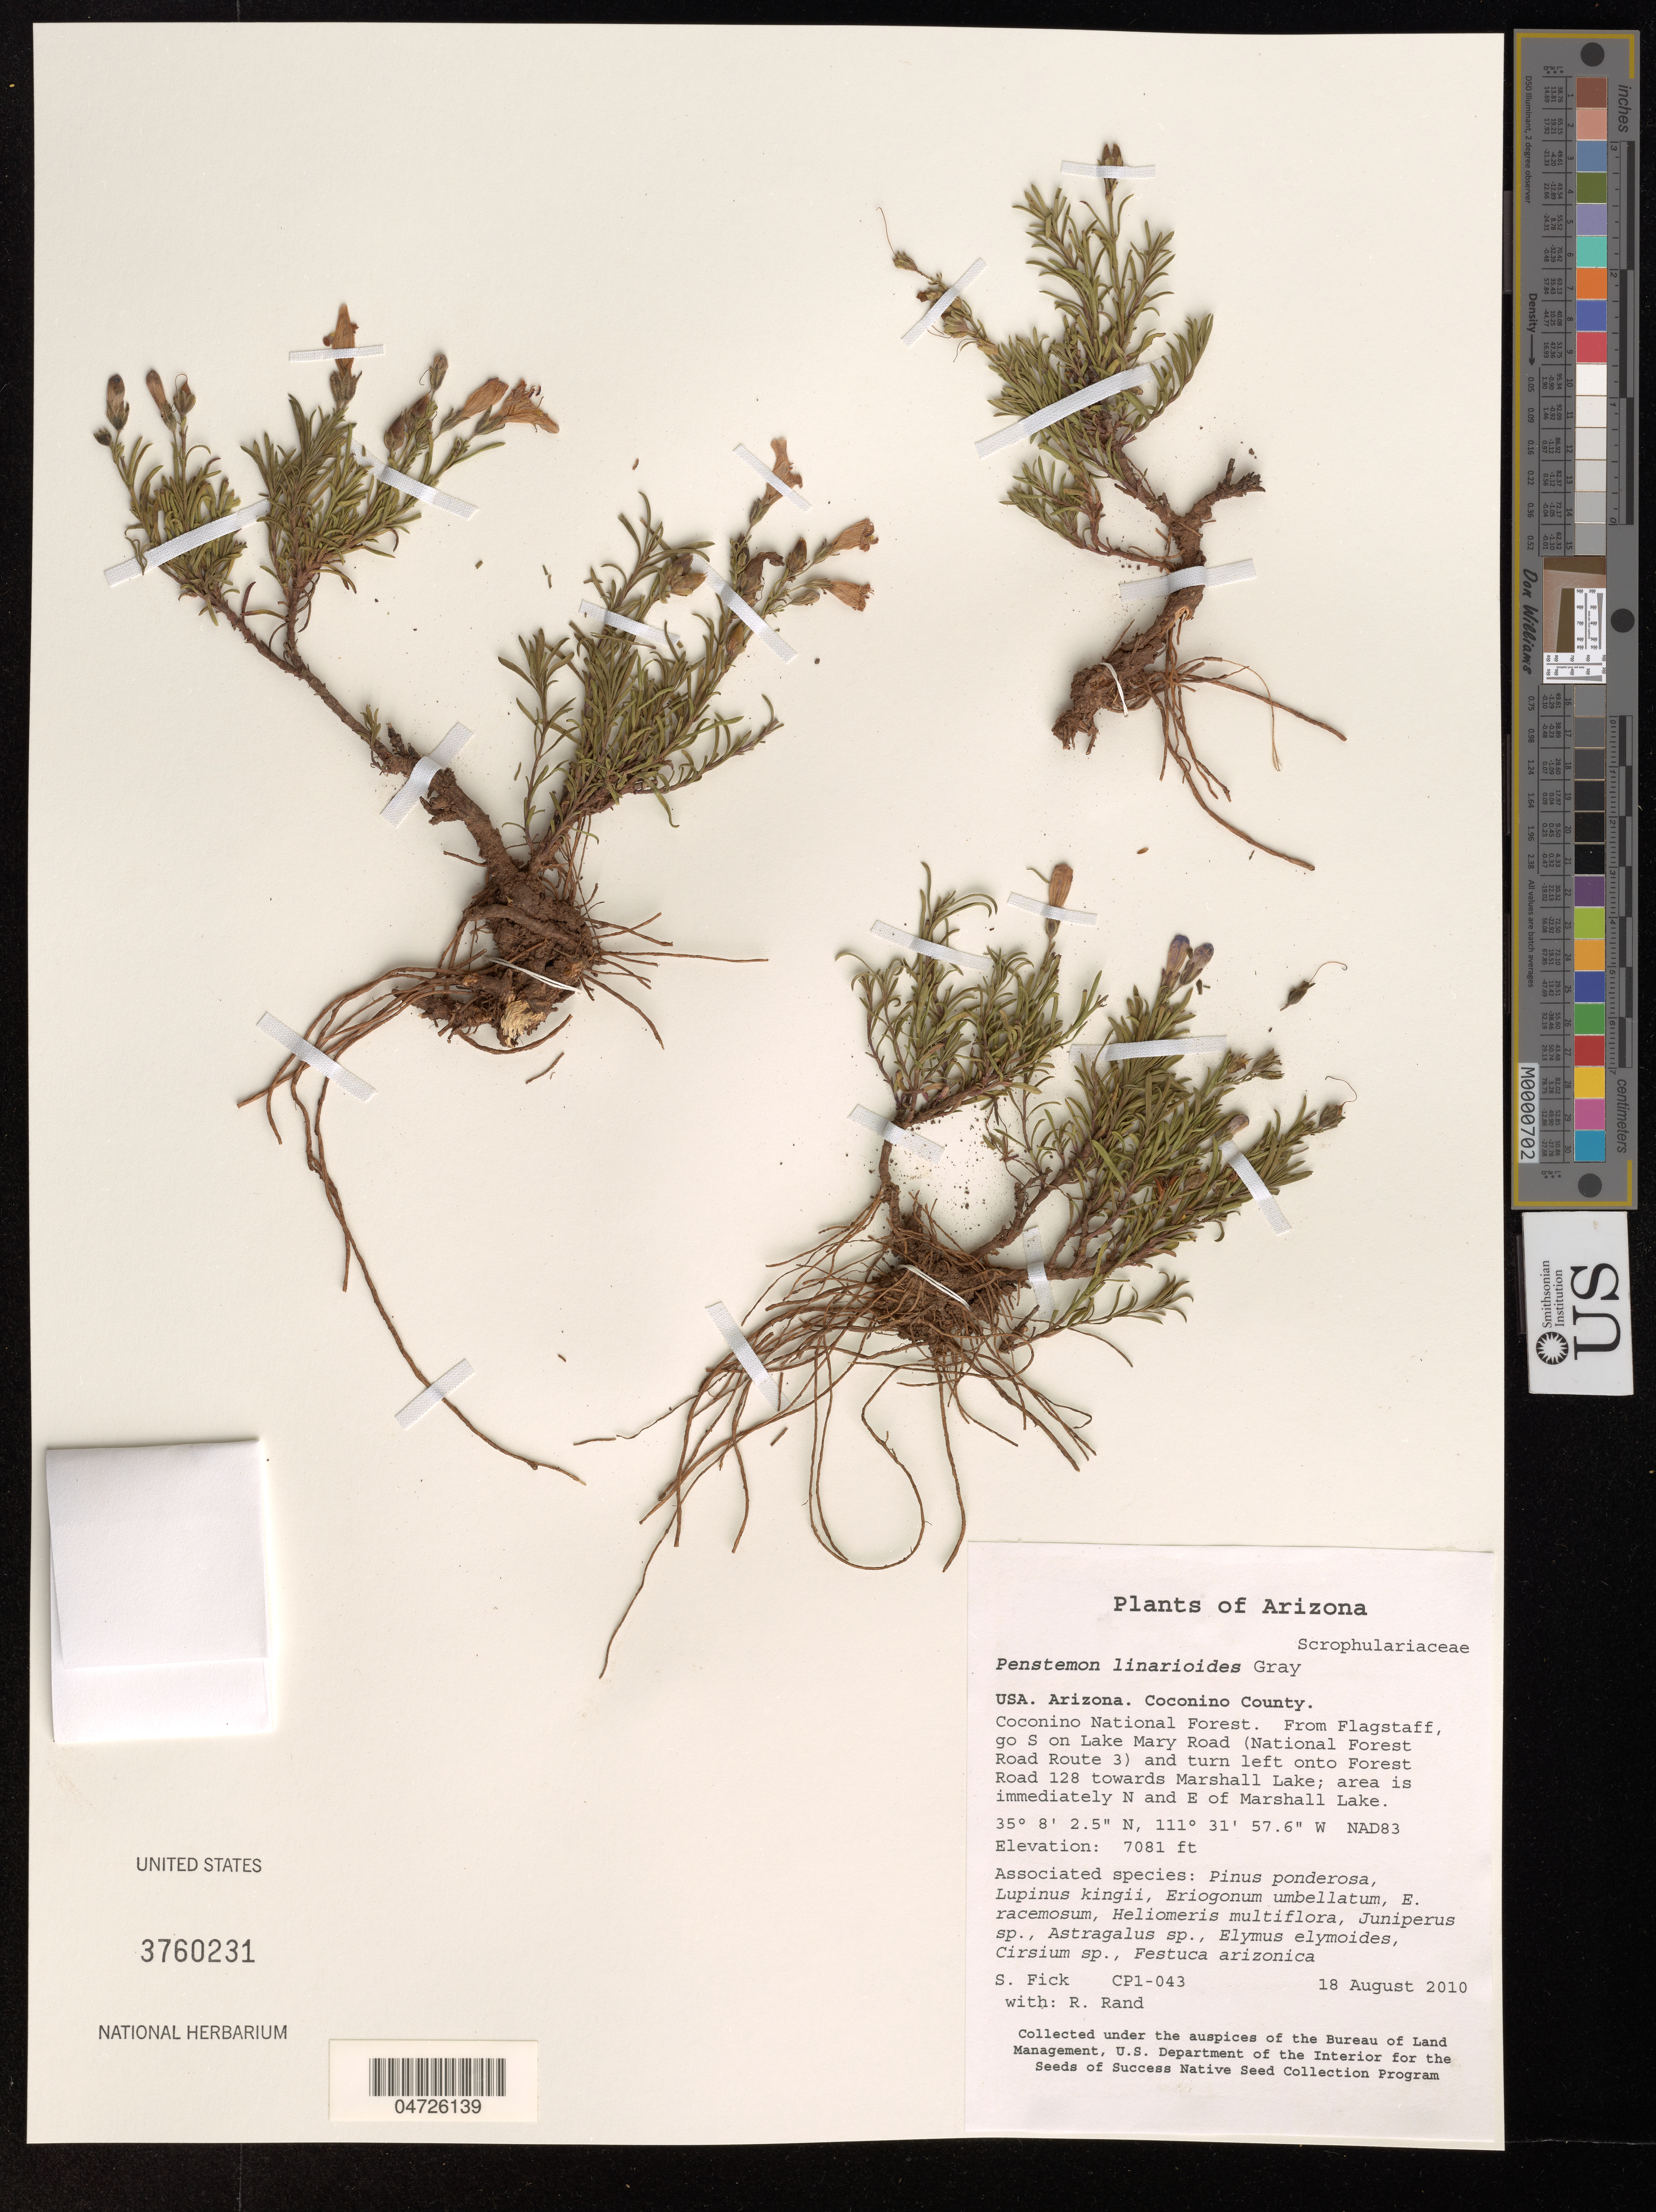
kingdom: Plantae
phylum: Tracheophyta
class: Magnoliopsida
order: Lamiales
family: Plantaginaceae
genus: Penstemon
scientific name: Penstemon linarioides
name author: A. Gray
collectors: S. Fick & R. Rand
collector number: CP1-043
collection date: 2010-08-18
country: United States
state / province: Arizona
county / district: Coconino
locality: Coconino County. Coconino National Forest. From Flagstaff, go S on Lake Mary Road (National Forest Road Route 3) and turn left onto Forest Road 128 towards Marshall Lake; area is immediately N and E of Marshall Lake. NAD83.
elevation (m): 2158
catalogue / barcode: US 3760231